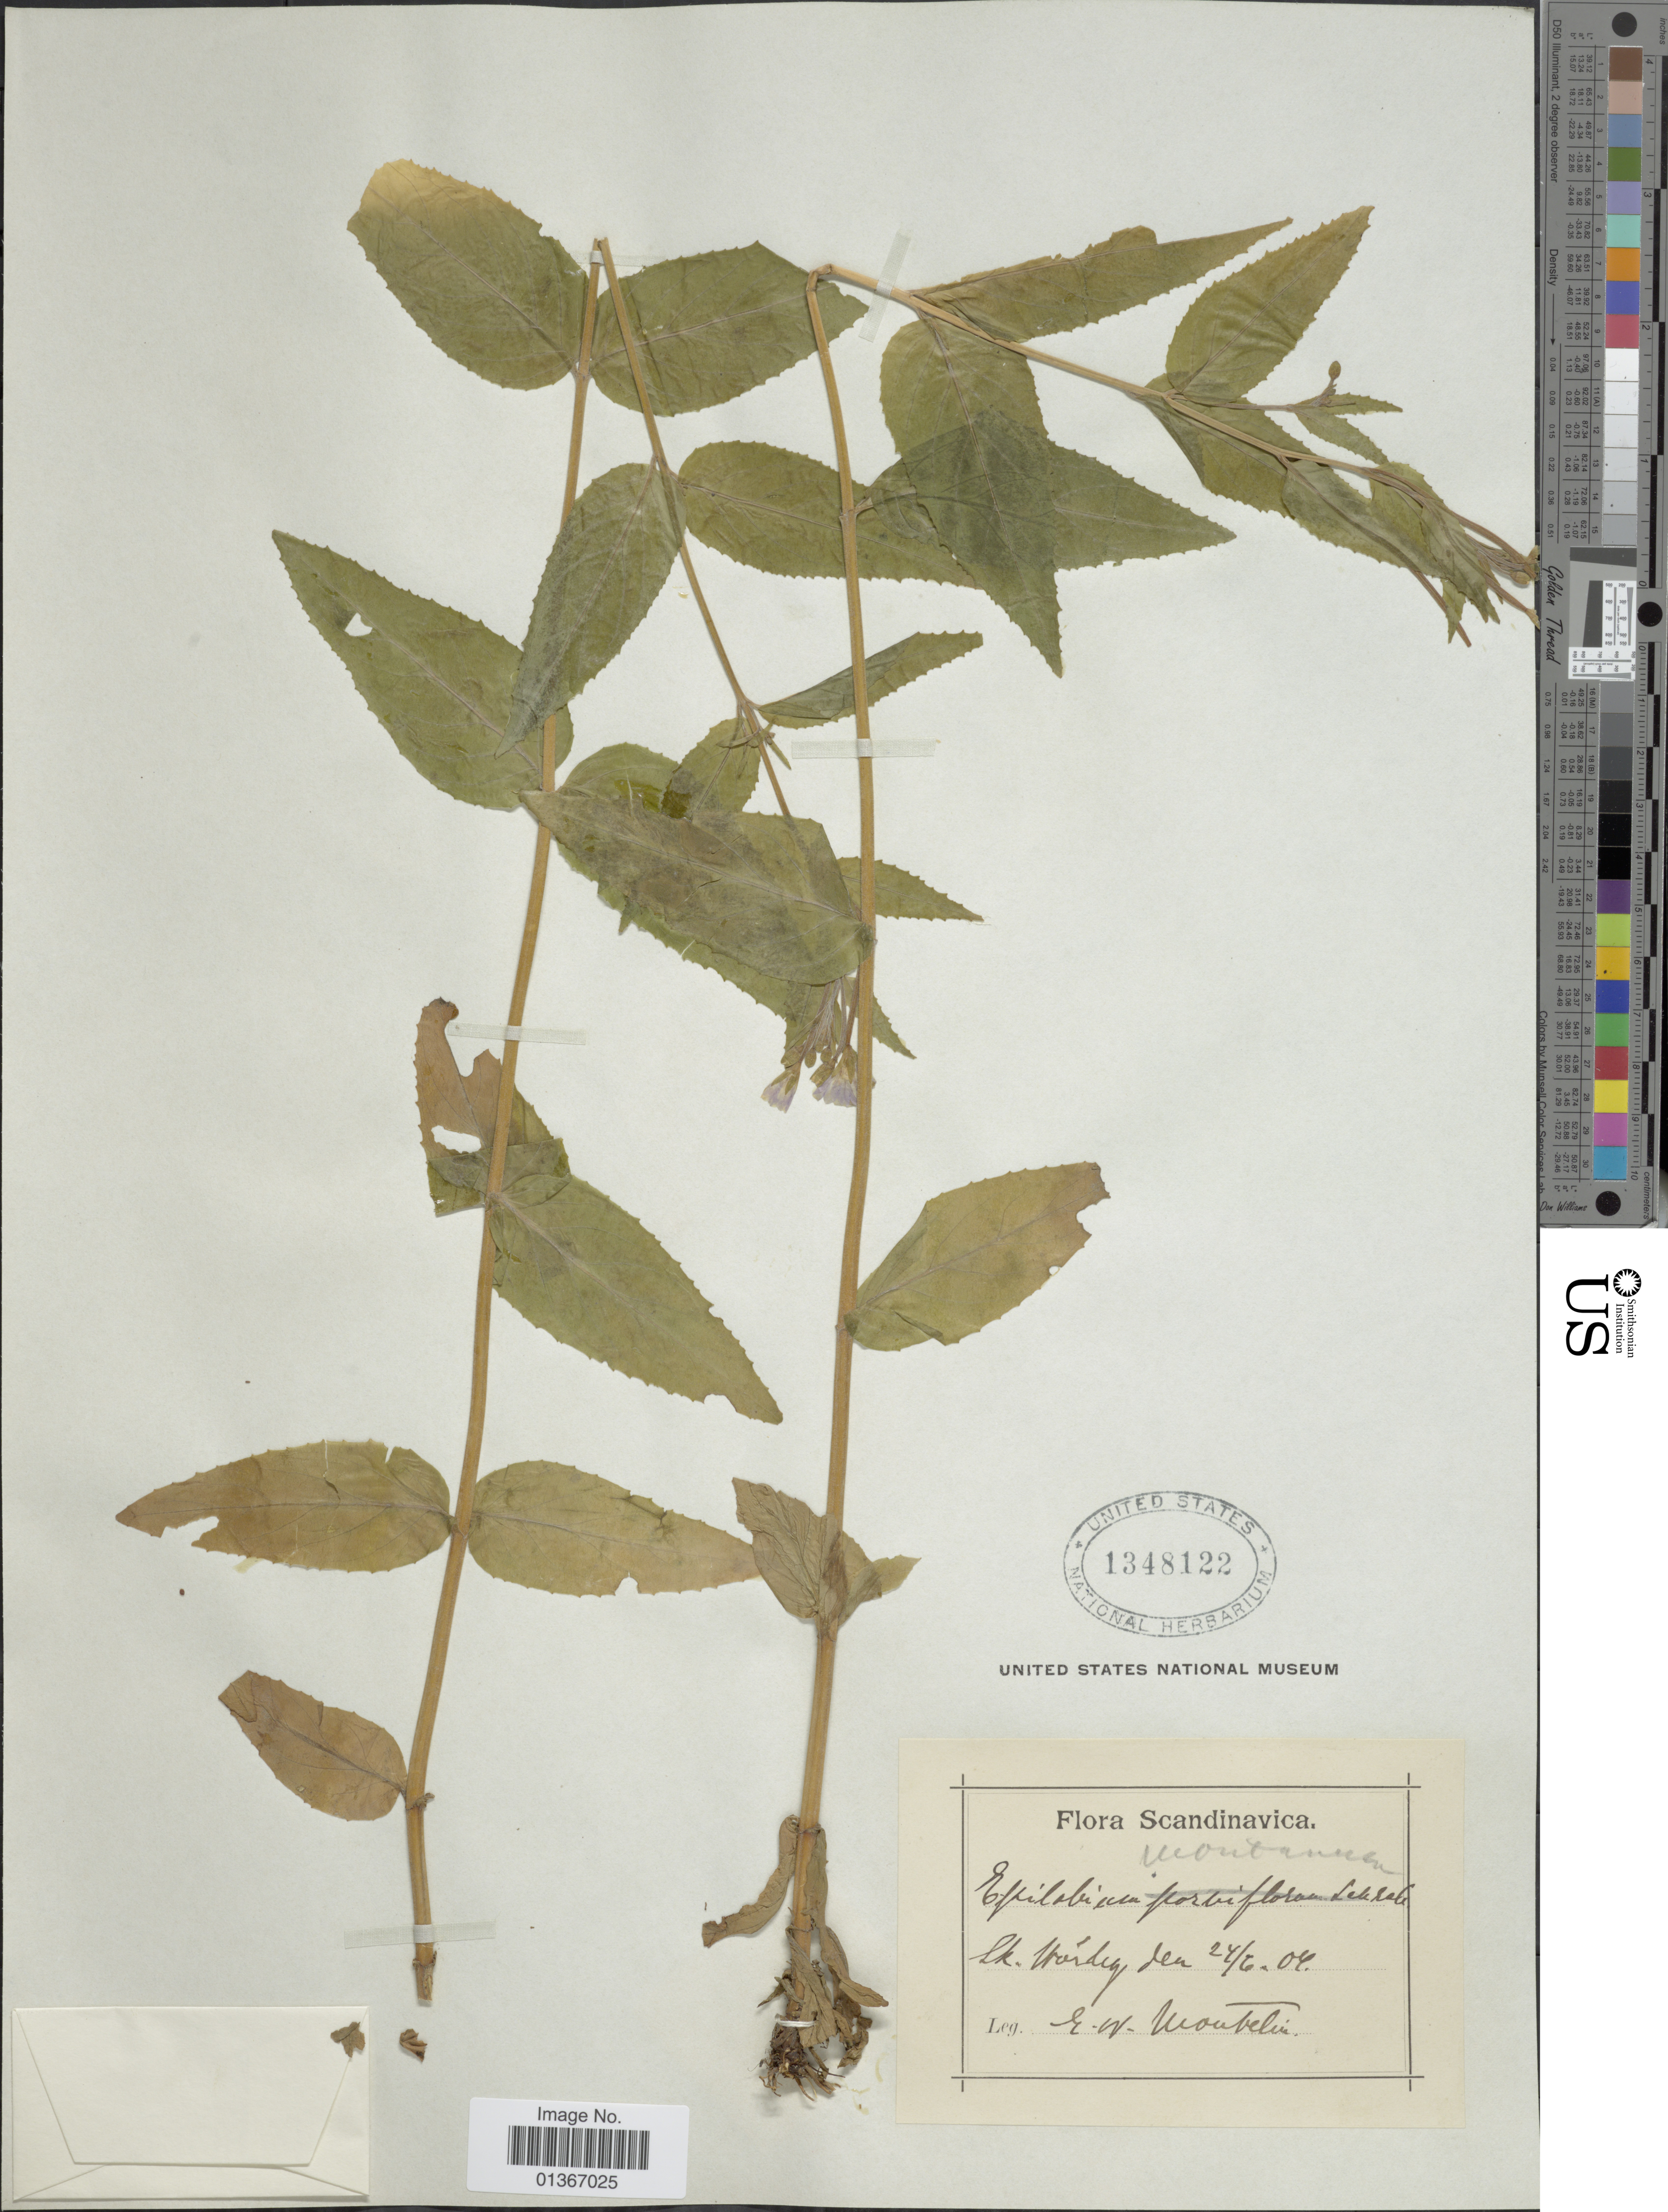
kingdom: Plantae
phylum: Tracheophyta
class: Magnoliopsida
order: Myrtales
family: Onagraceae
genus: Epilobium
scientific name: Epilobium montanum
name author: L.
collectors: G. Moutelin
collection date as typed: Transcribed d/m/y: 24/6/7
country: Sweden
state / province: Stockholm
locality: Scandinavica. Sk. Mörby.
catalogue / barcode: US 1348122